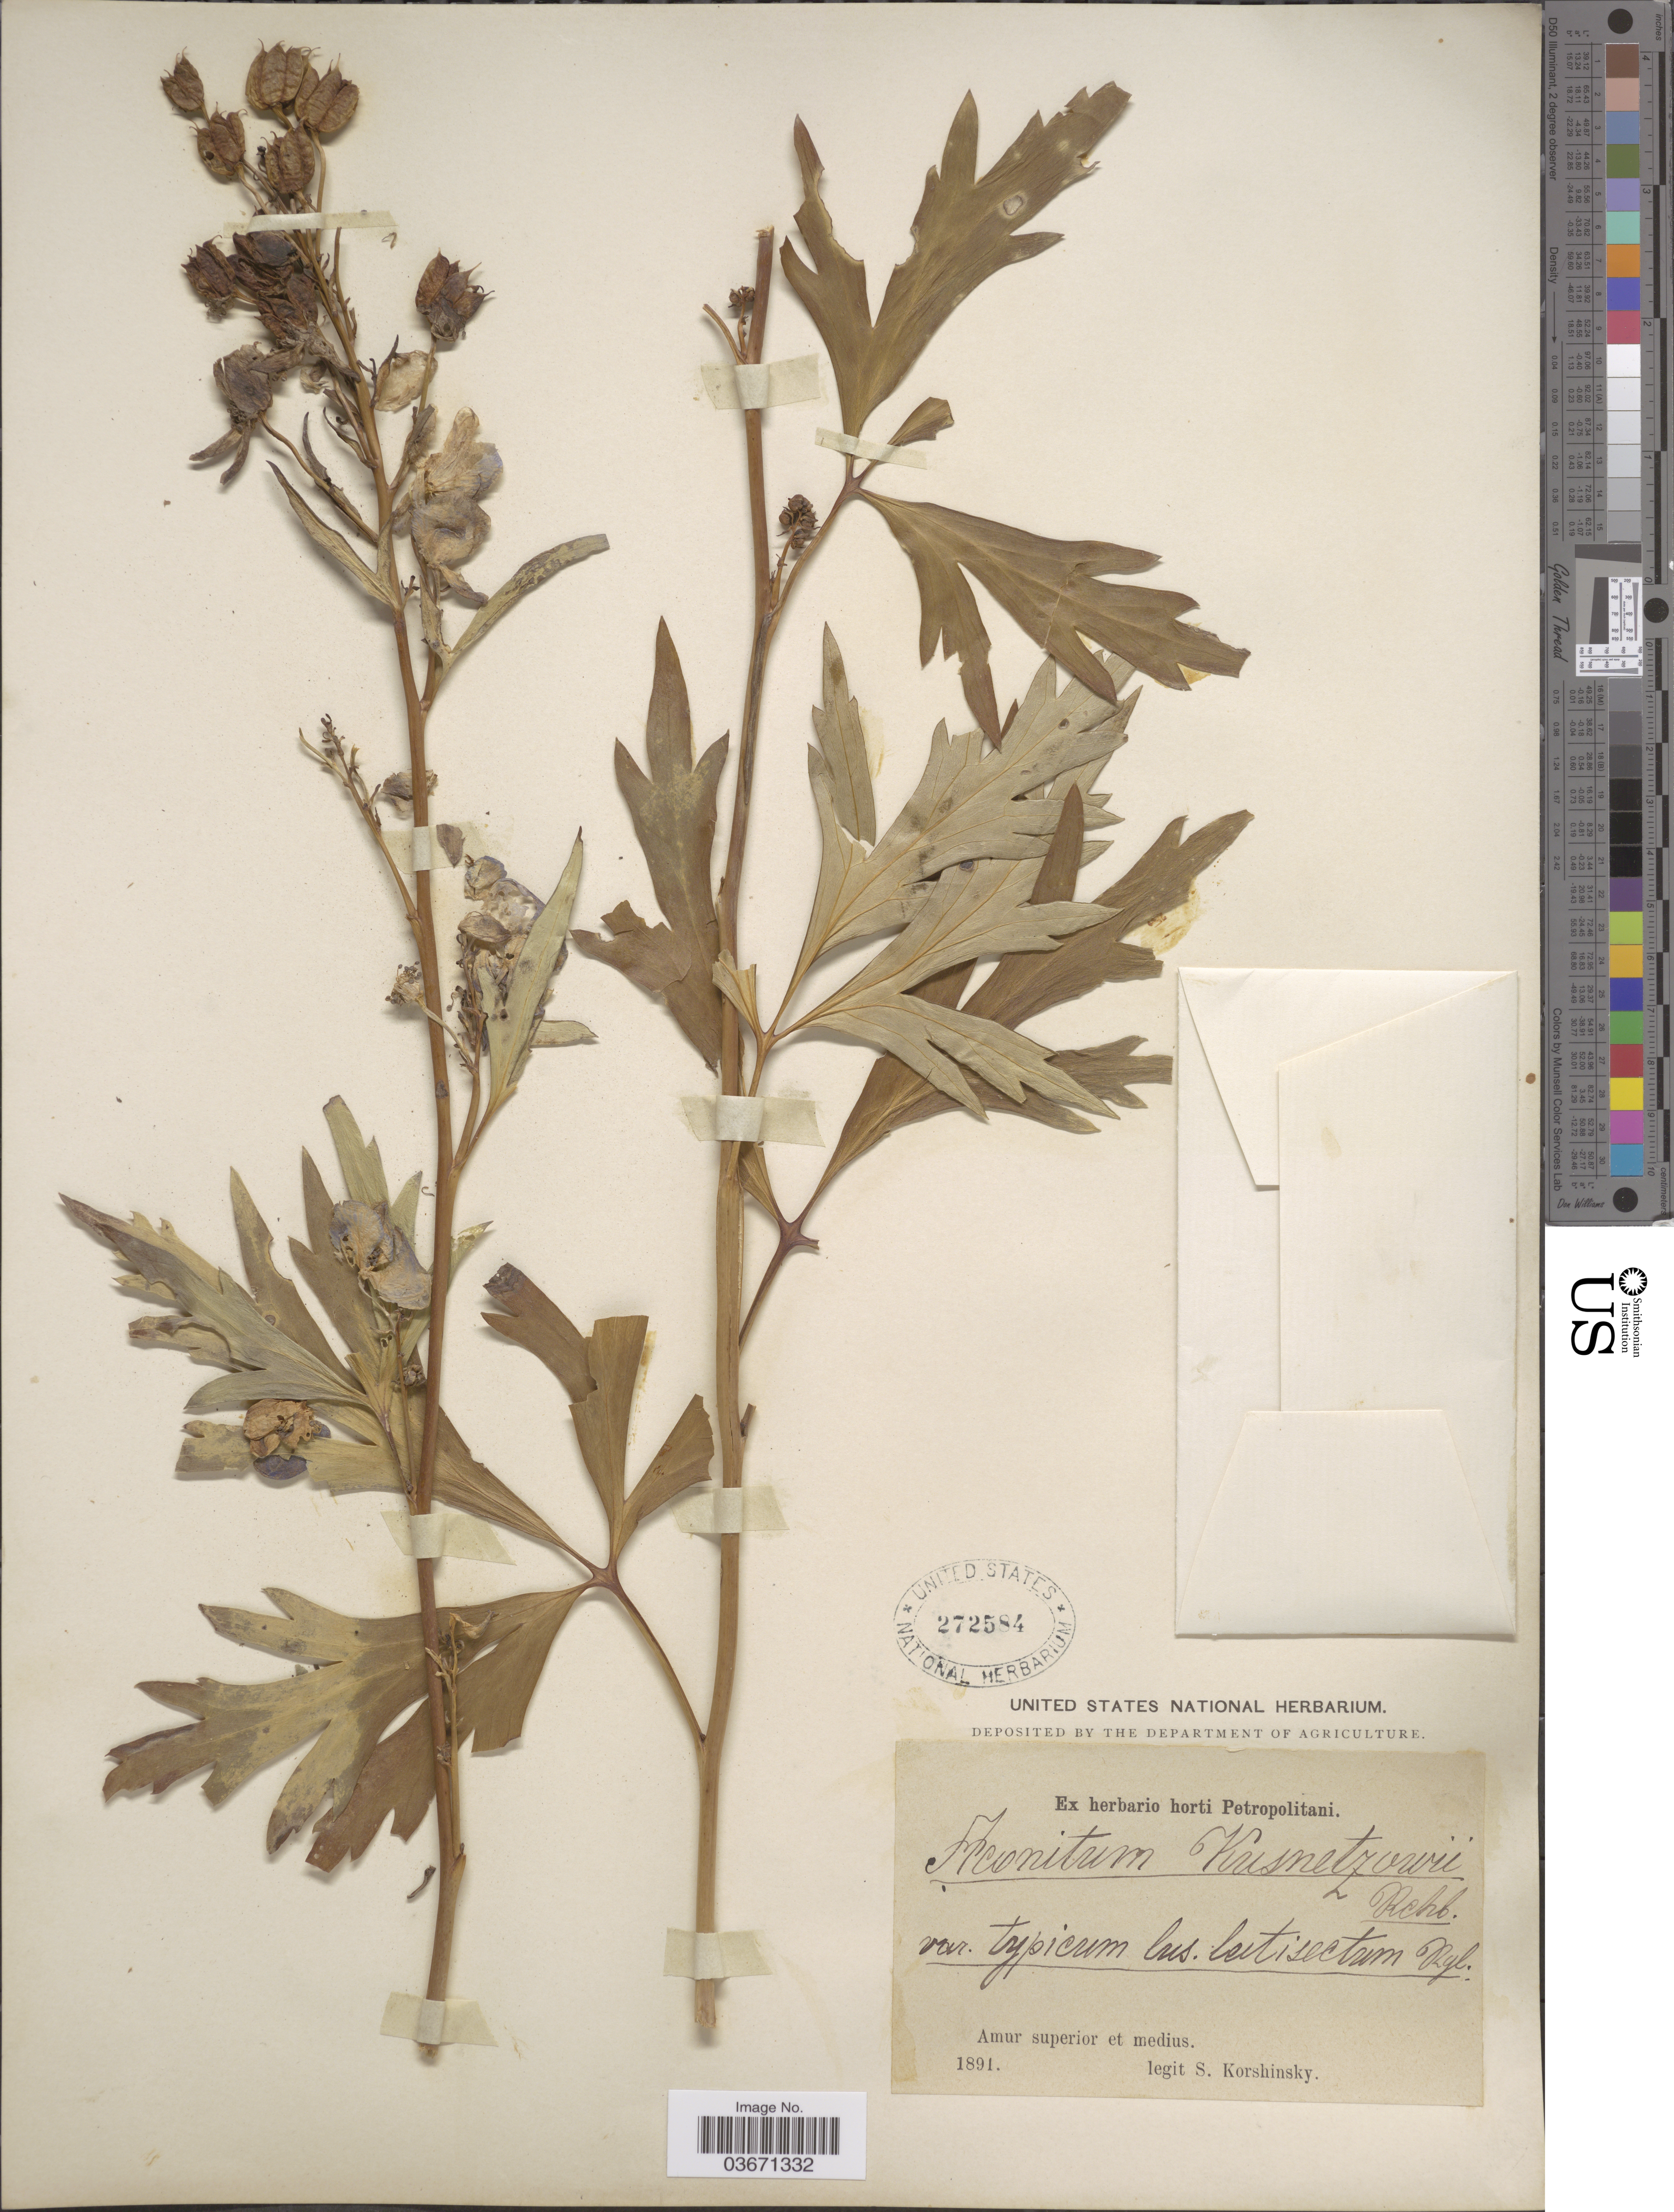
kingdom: Plantae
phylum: Tracheophyta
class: Magnoliopsida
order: Ranunculales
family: Ranunculaceae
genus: Aconitum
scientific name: Aconitum kusnezoffii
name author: Rchb.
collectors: S. I. Korshinsky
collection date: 1891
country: Russian Federation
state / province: Amur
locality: Amur superior et medius.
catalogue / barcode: US 272584